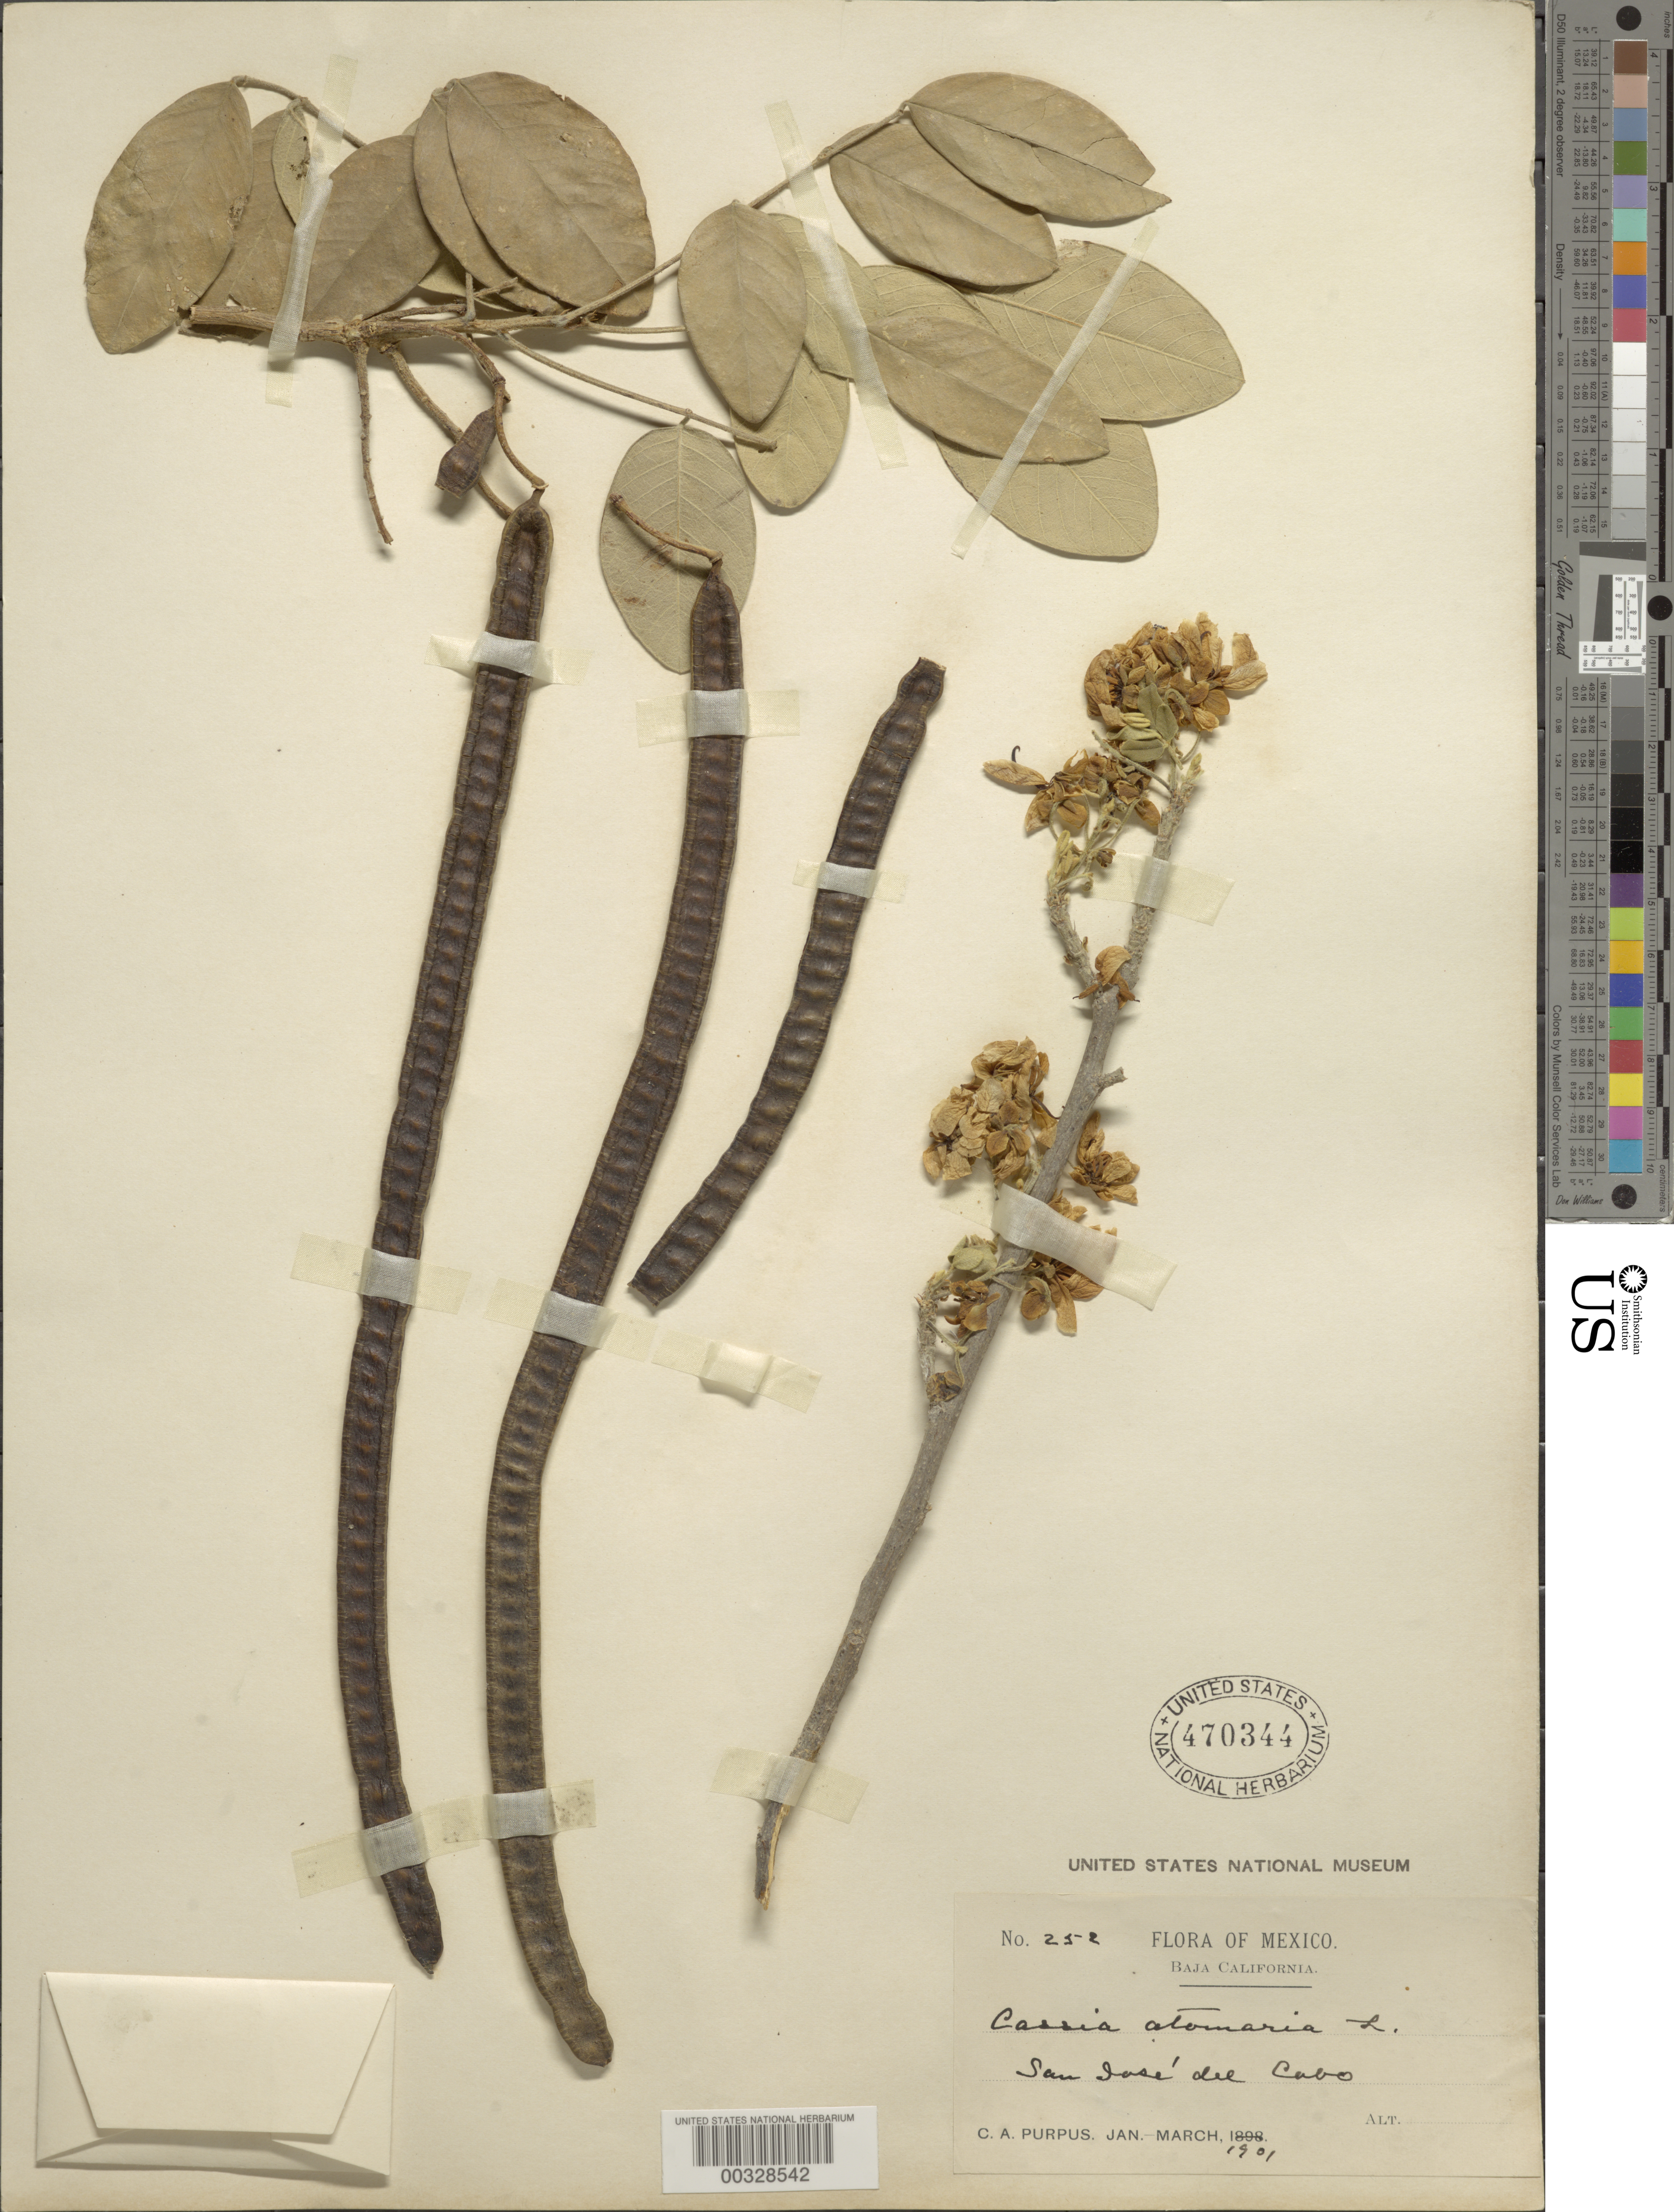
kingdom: Plantae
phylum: Tracheophyta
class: Magnoliopsida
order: Fabales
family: Fabaceae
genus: Senna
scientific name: Senna emarginata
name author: L.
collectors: C. A. Purpus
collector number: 252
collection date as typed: Jan 1901 to -- Mar 1901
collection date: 1901-01/1901-03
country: Mexico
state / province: Baja California Sur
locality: San José del Cabo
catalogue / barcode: US 470344